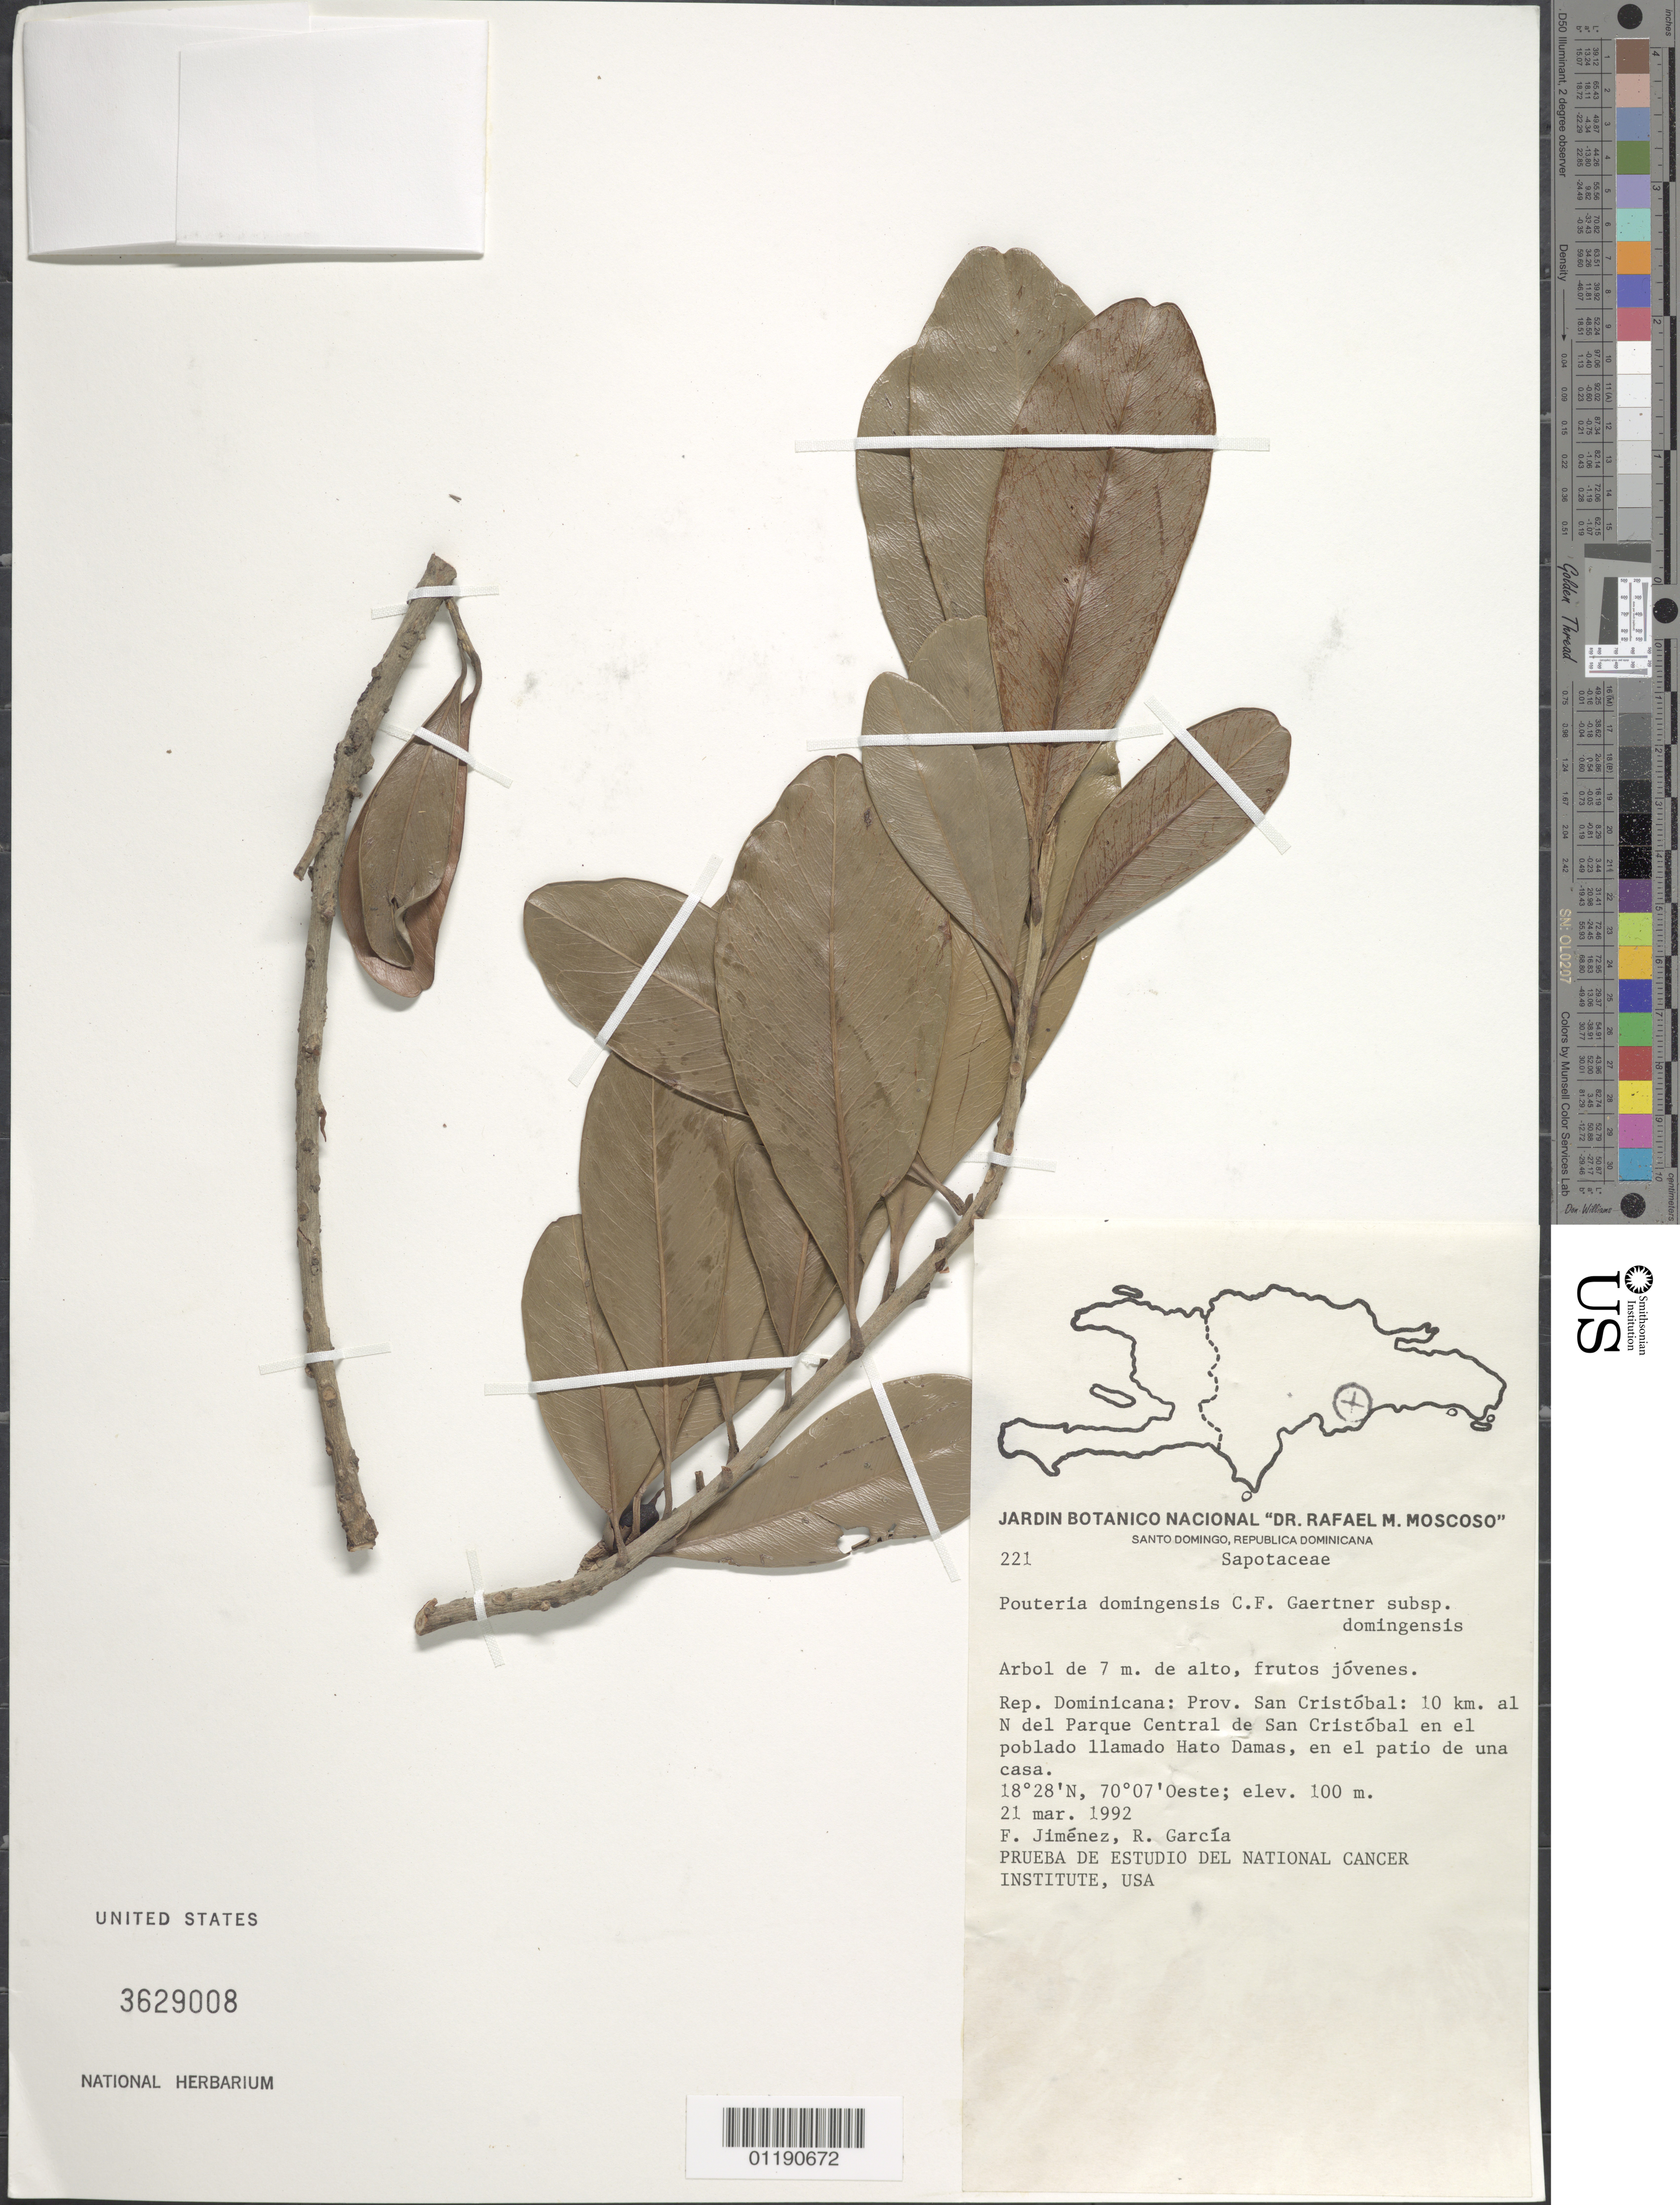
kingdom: Plantae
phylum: Tracheophyta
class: Magnoliopsida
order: Ericales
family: Sapotaceae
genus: Pouteria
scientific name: Pouteria domingensis subsp. domingensis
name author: (C.F. Gaertn.) Baehni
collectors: F. Jiménez & R. G. García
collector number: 221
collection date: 1992-03-21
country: Dominican Republic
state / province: San Cristóbal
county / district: San Cristobal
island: Hispaniola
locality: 10 km to the N of el Parque Central of San Cristóbal in the town called Hato Damas, on the lawn of a house.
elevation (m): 100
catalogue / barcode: US 3629008